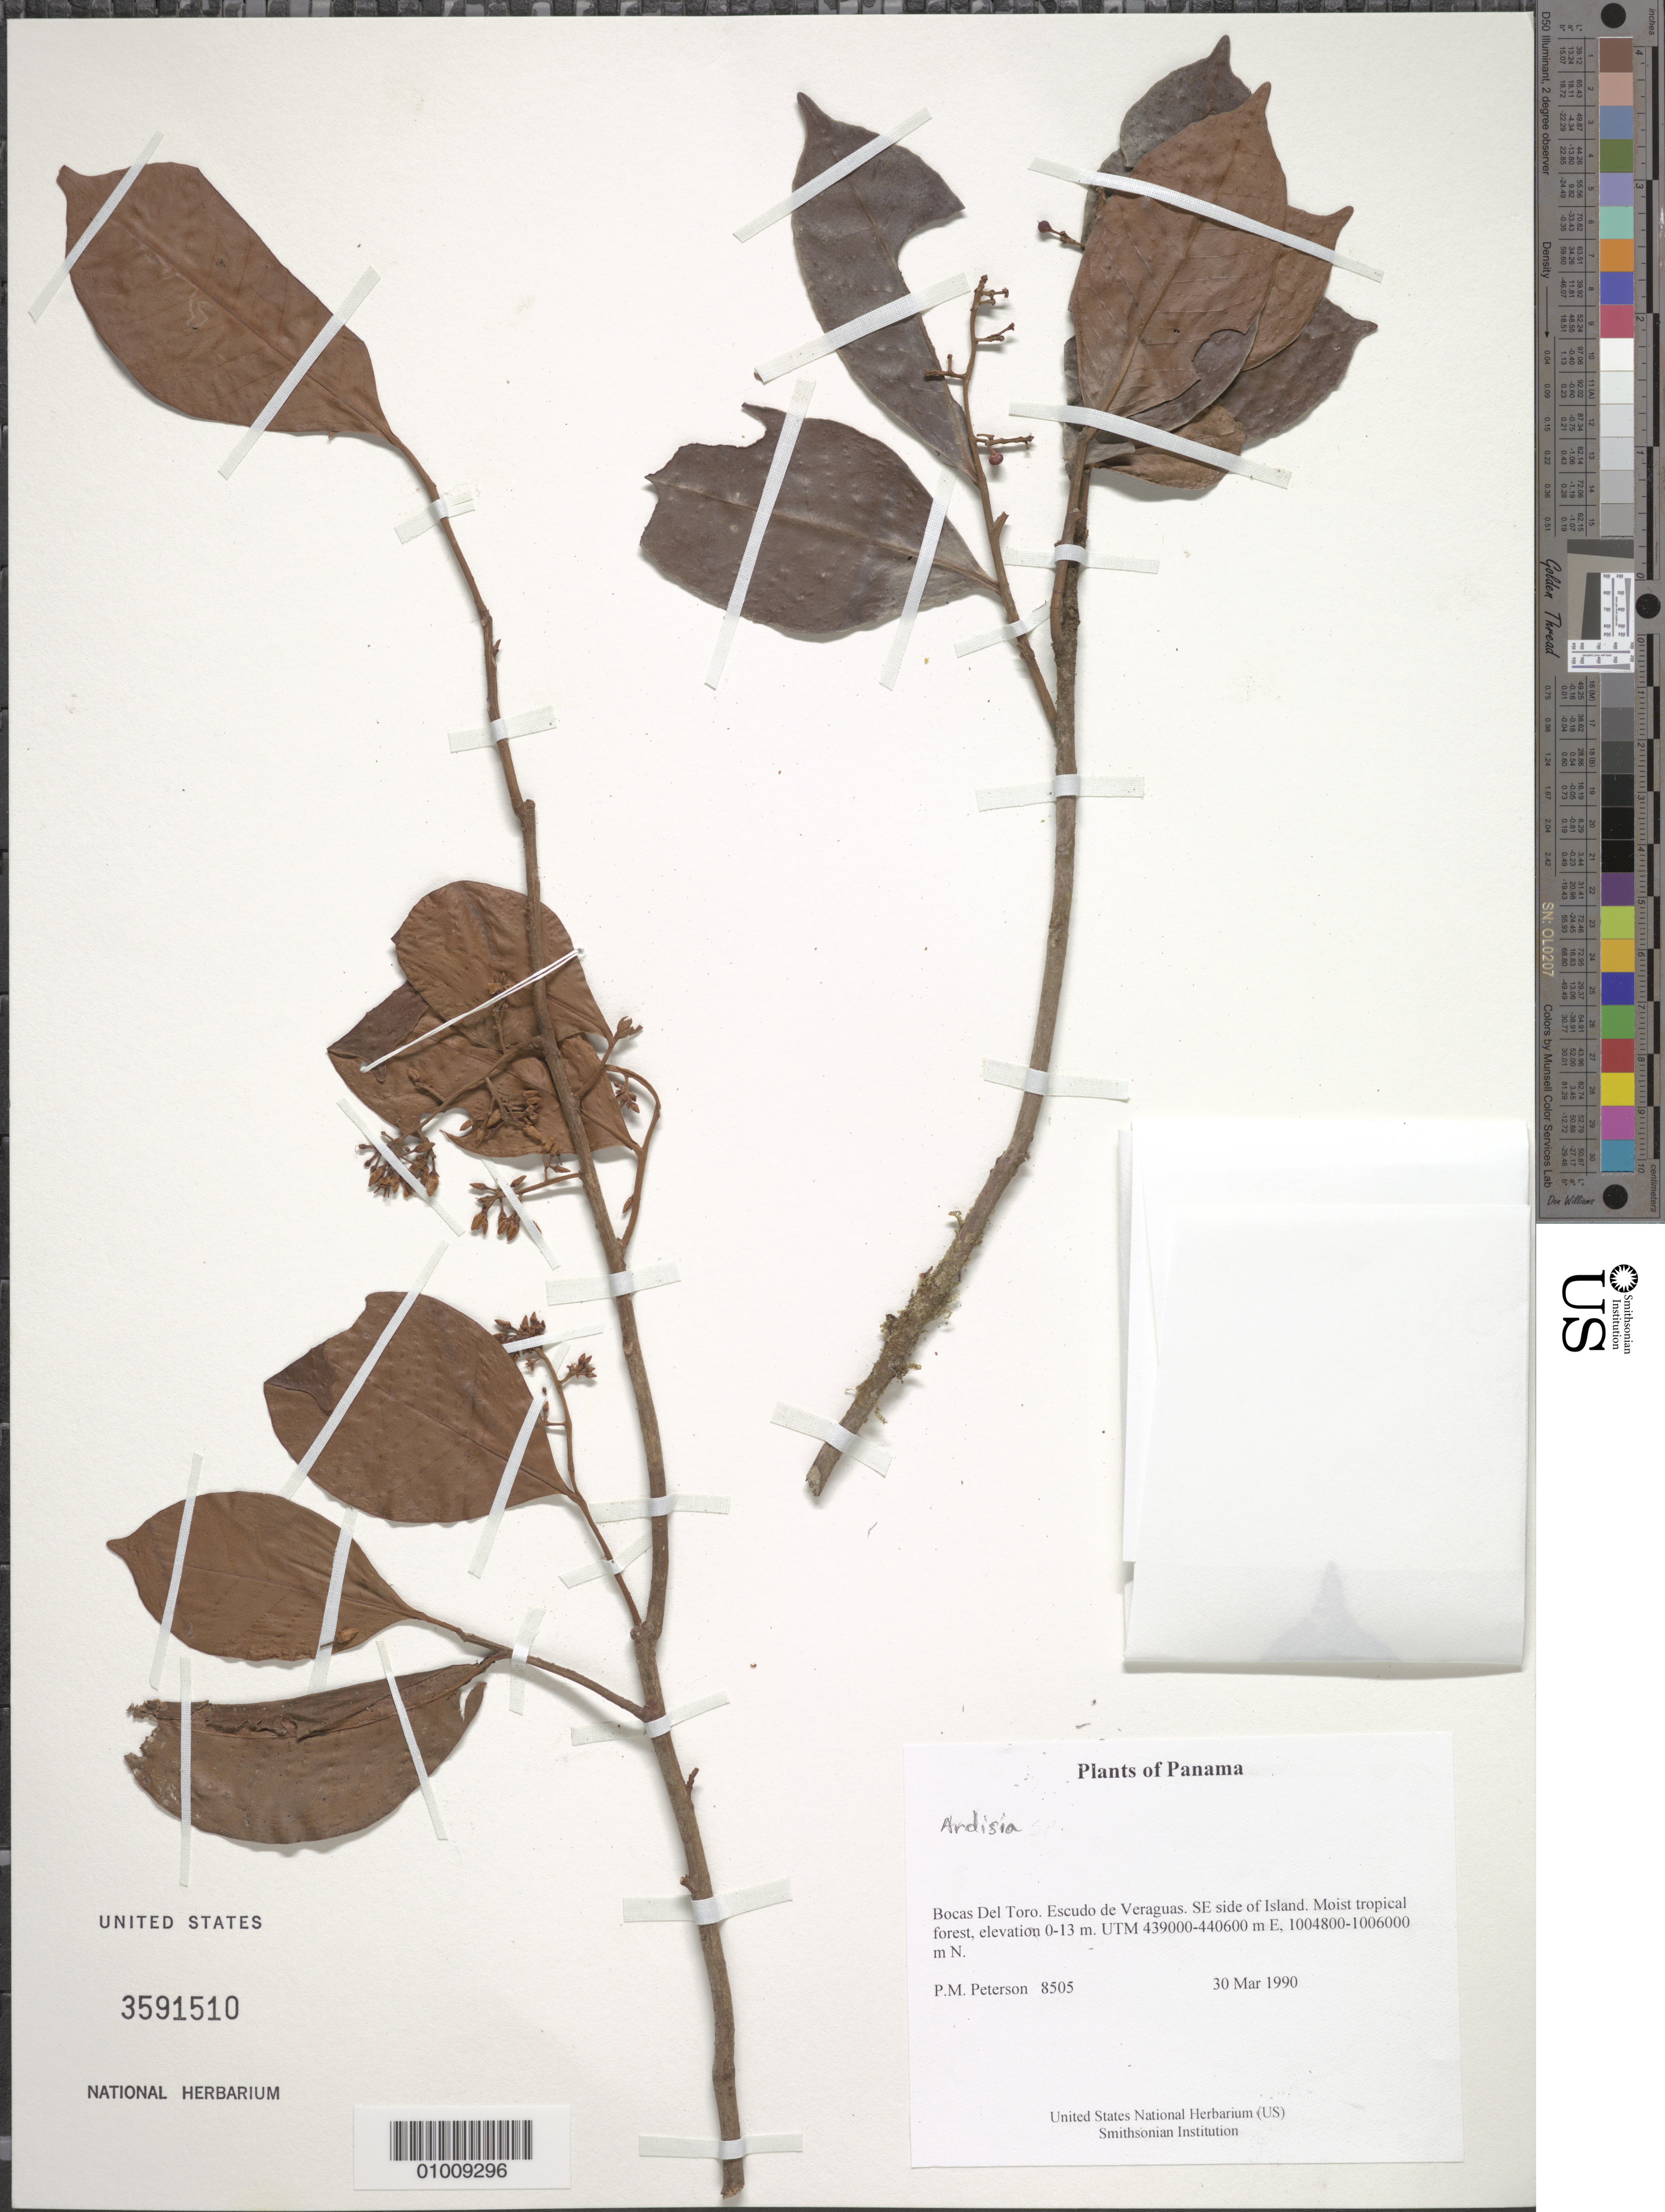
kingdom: Plantae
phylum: Tracheophyta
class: Magnoliopsida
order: Ericales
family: Primulaceae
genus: Ardisia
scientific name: Ardisia sp.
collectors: P. M. Peterson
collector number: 08505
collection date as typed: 30 Mar 1990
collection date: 1990-03-30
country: Panama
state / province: Bocas del Toro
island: Escudo de Veraguas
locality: SE side of Island.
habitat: Moist tropical forest, UTM 439000-440600 m E. to 1004800-1006000 m N.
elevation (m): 0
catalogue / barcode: US 3591510